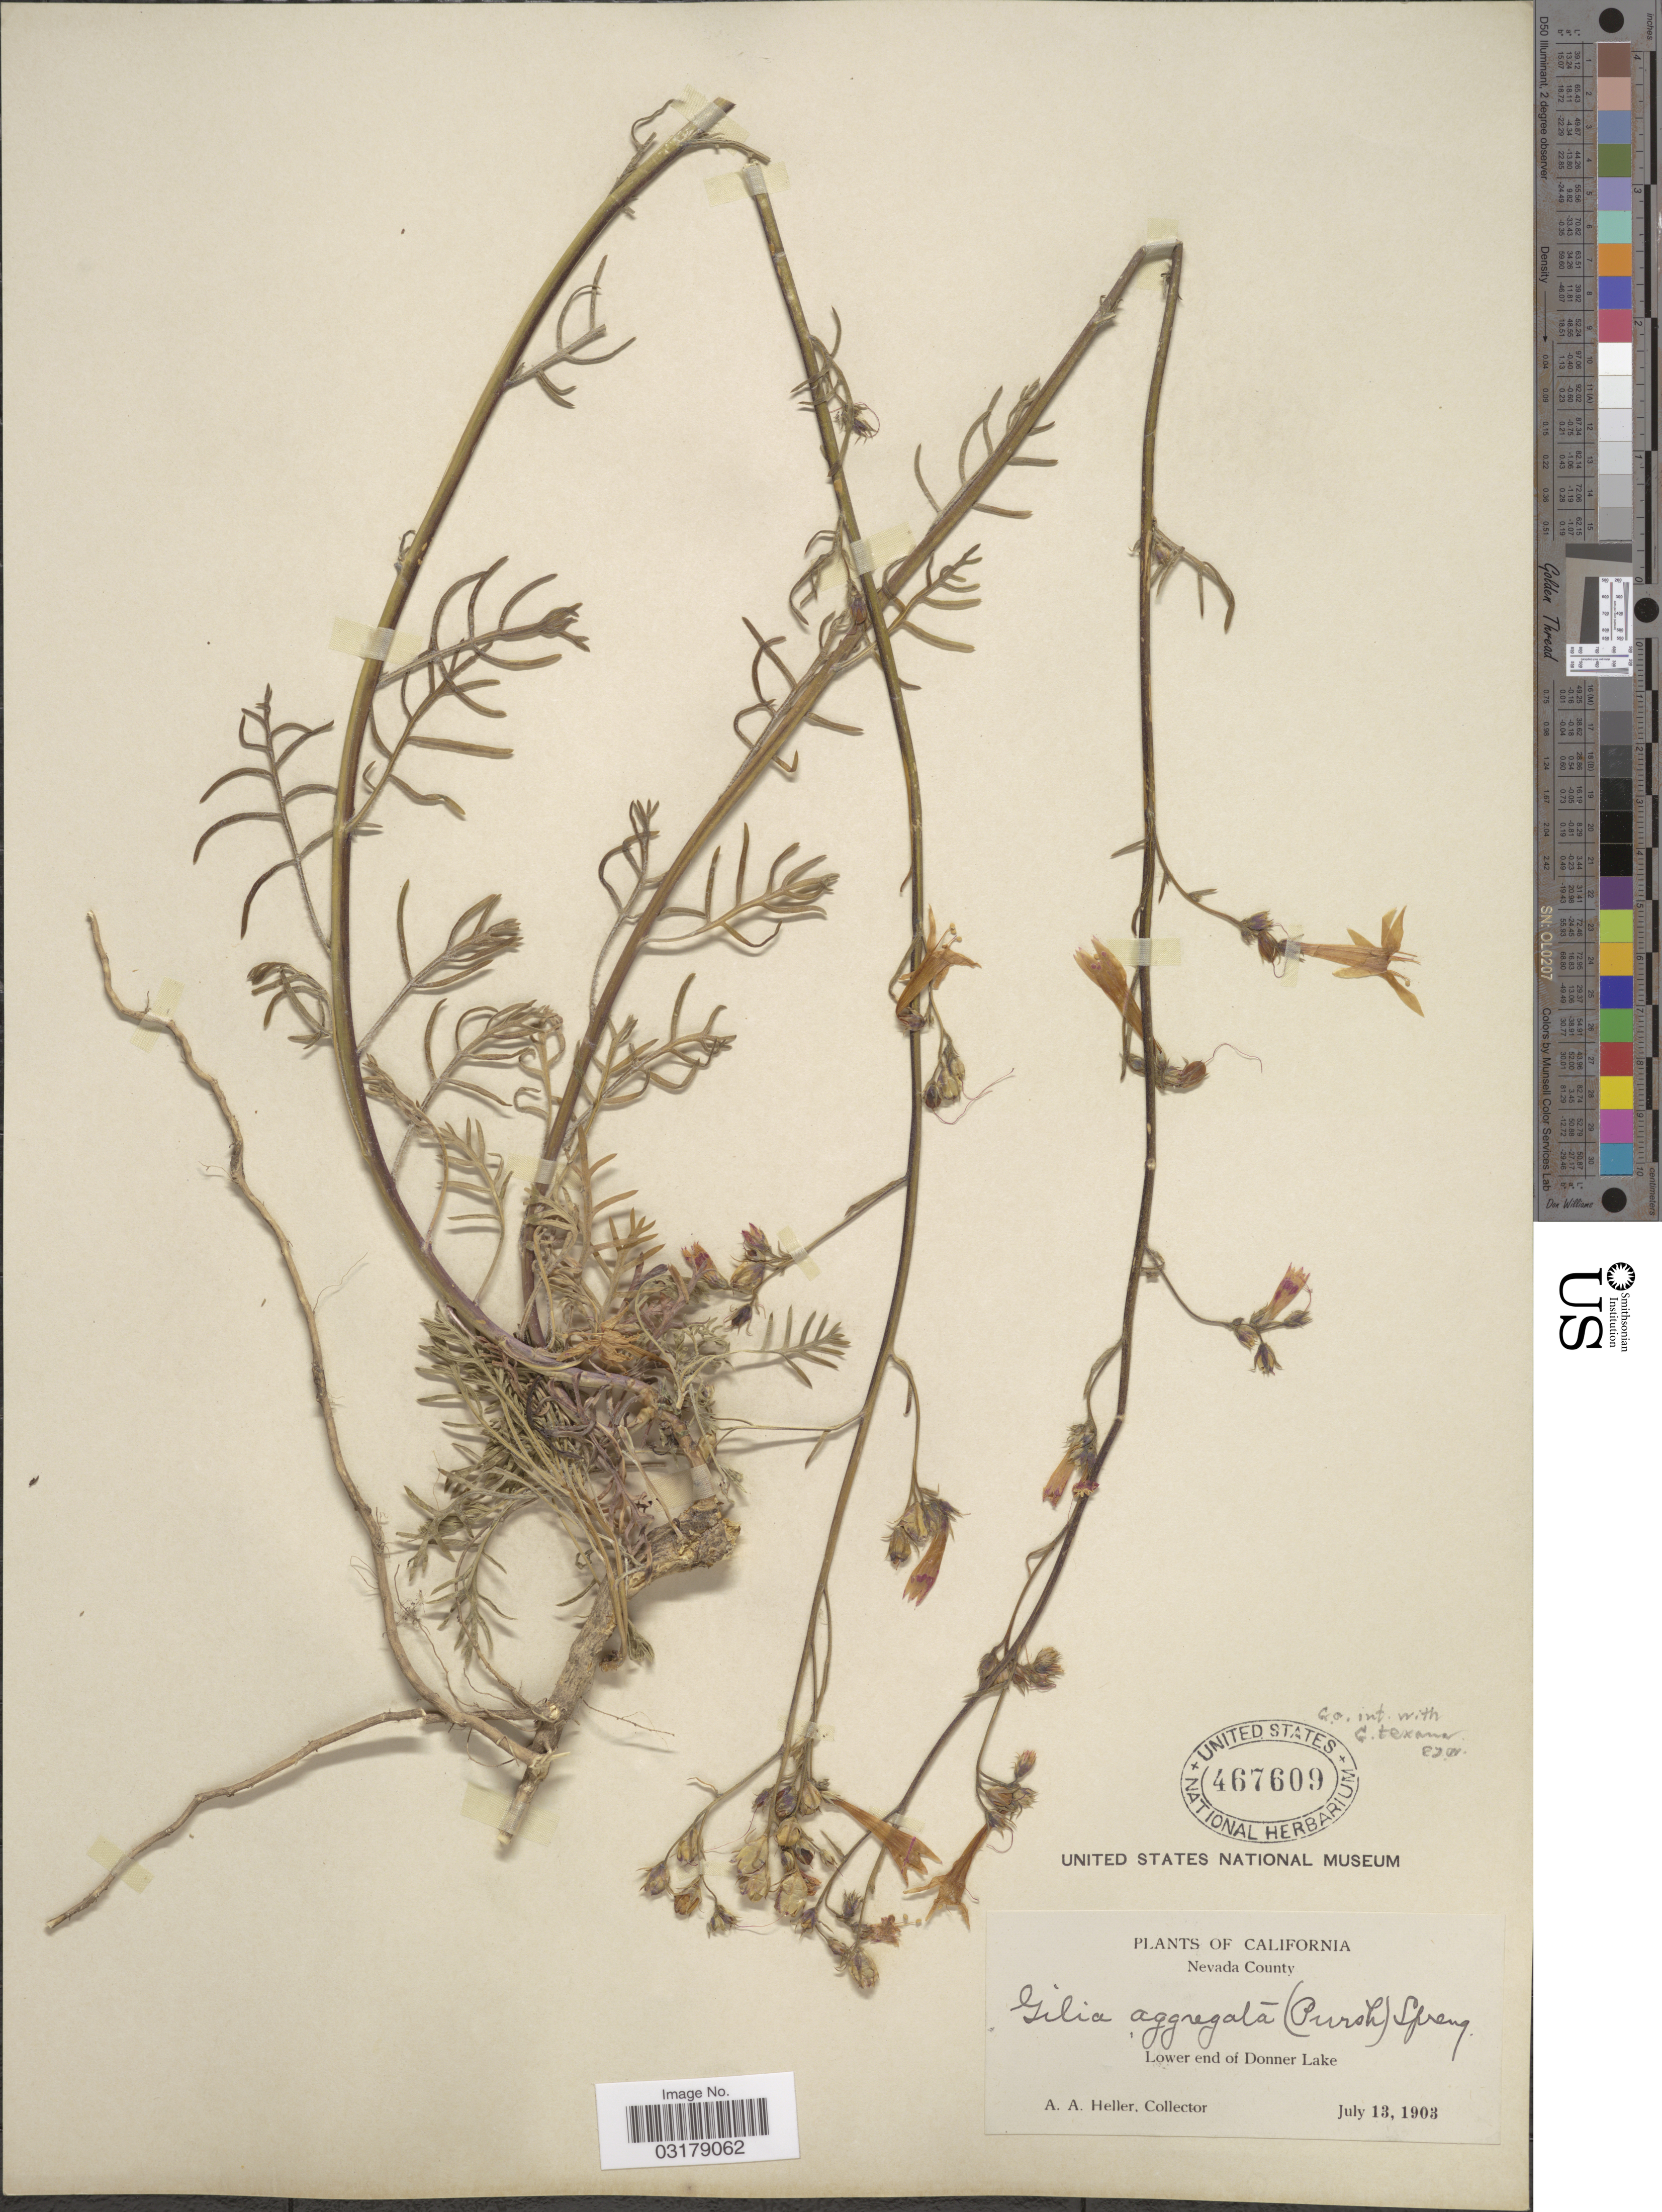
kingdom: Plantae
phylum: Tracheophyta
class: Magnoliopsida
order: Ericales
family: Polemoniaceae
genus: Ipomopsis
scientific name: Ipomopsis aggregata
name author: (Pursh) V.E. Grant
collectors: A. A. Heller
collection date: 1903-07-13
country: United States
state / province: California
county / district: Nevada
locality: Nevada County. Lower end of Donner Lake.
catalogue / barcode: US 467609